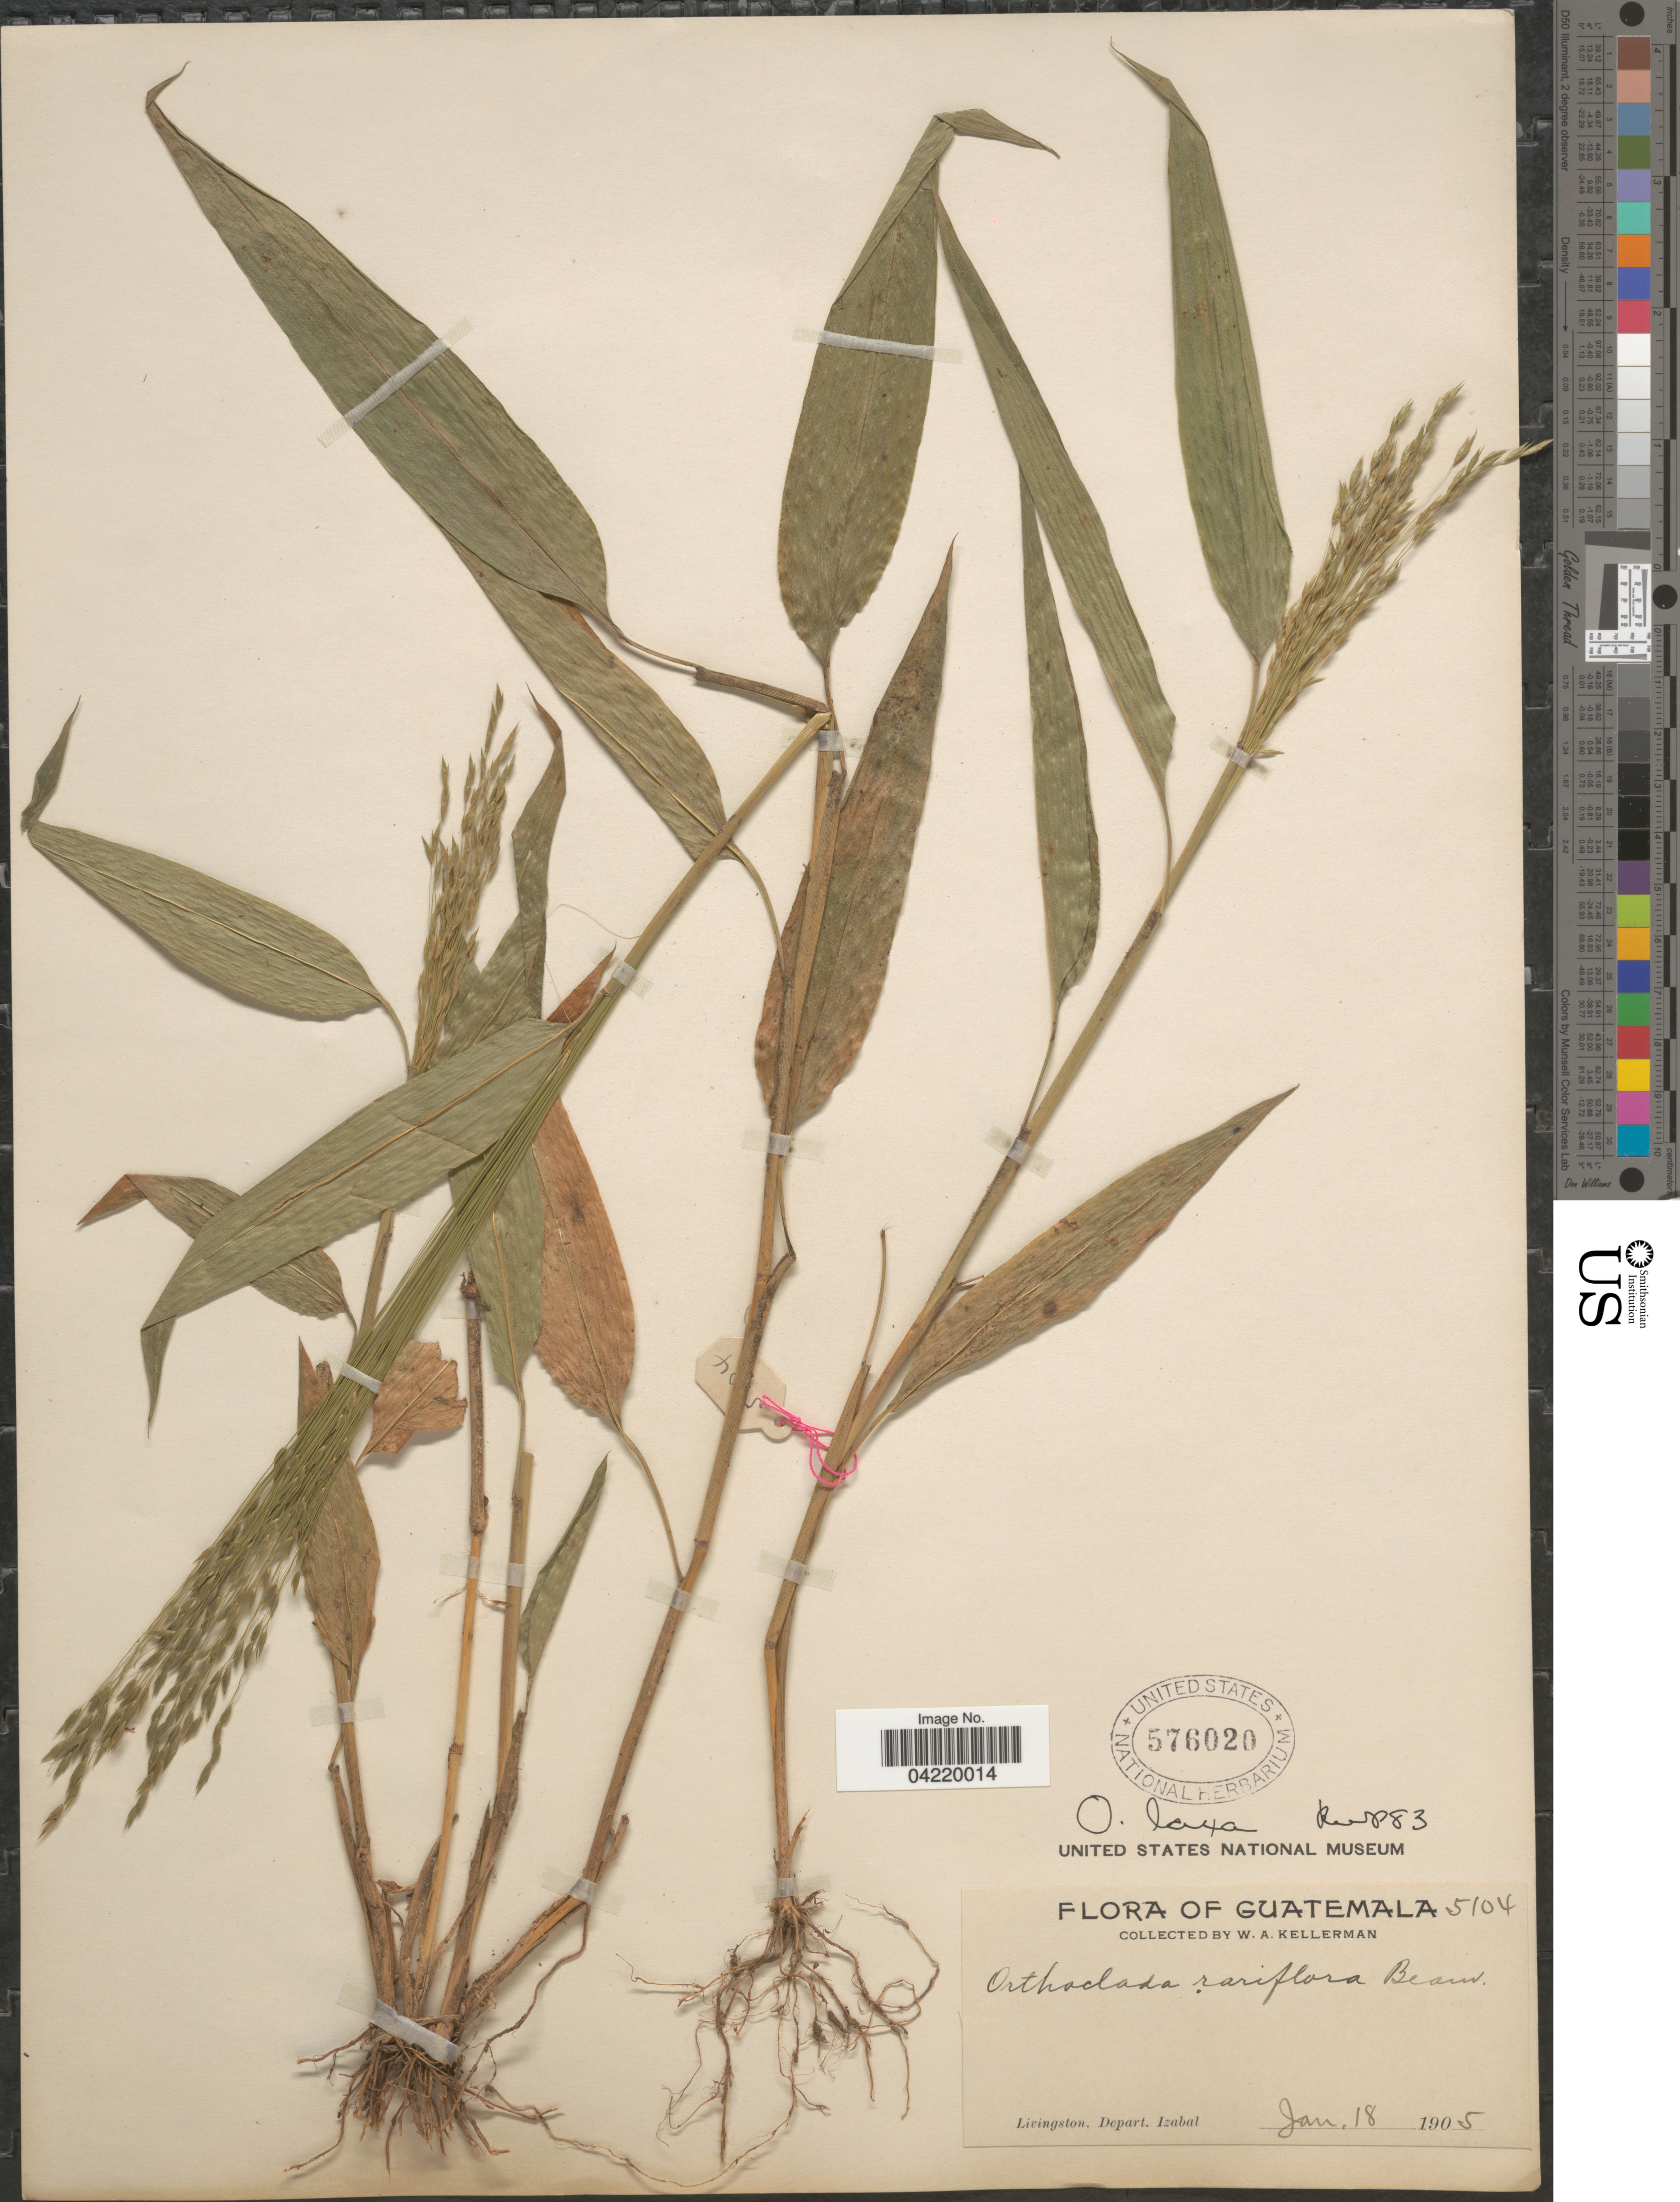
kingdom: Plantae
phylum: Tracheophyta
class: Liliopsida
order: Poales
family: Poaceae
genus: Orthoclada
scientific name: Orthoclada laxa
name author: P. Beauv.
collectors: W. Kellerman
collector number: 5104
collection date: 1905-01-18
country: Guatemala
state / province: Izabal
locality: Livingston. Depart. Izabal.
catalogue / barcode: US 576020